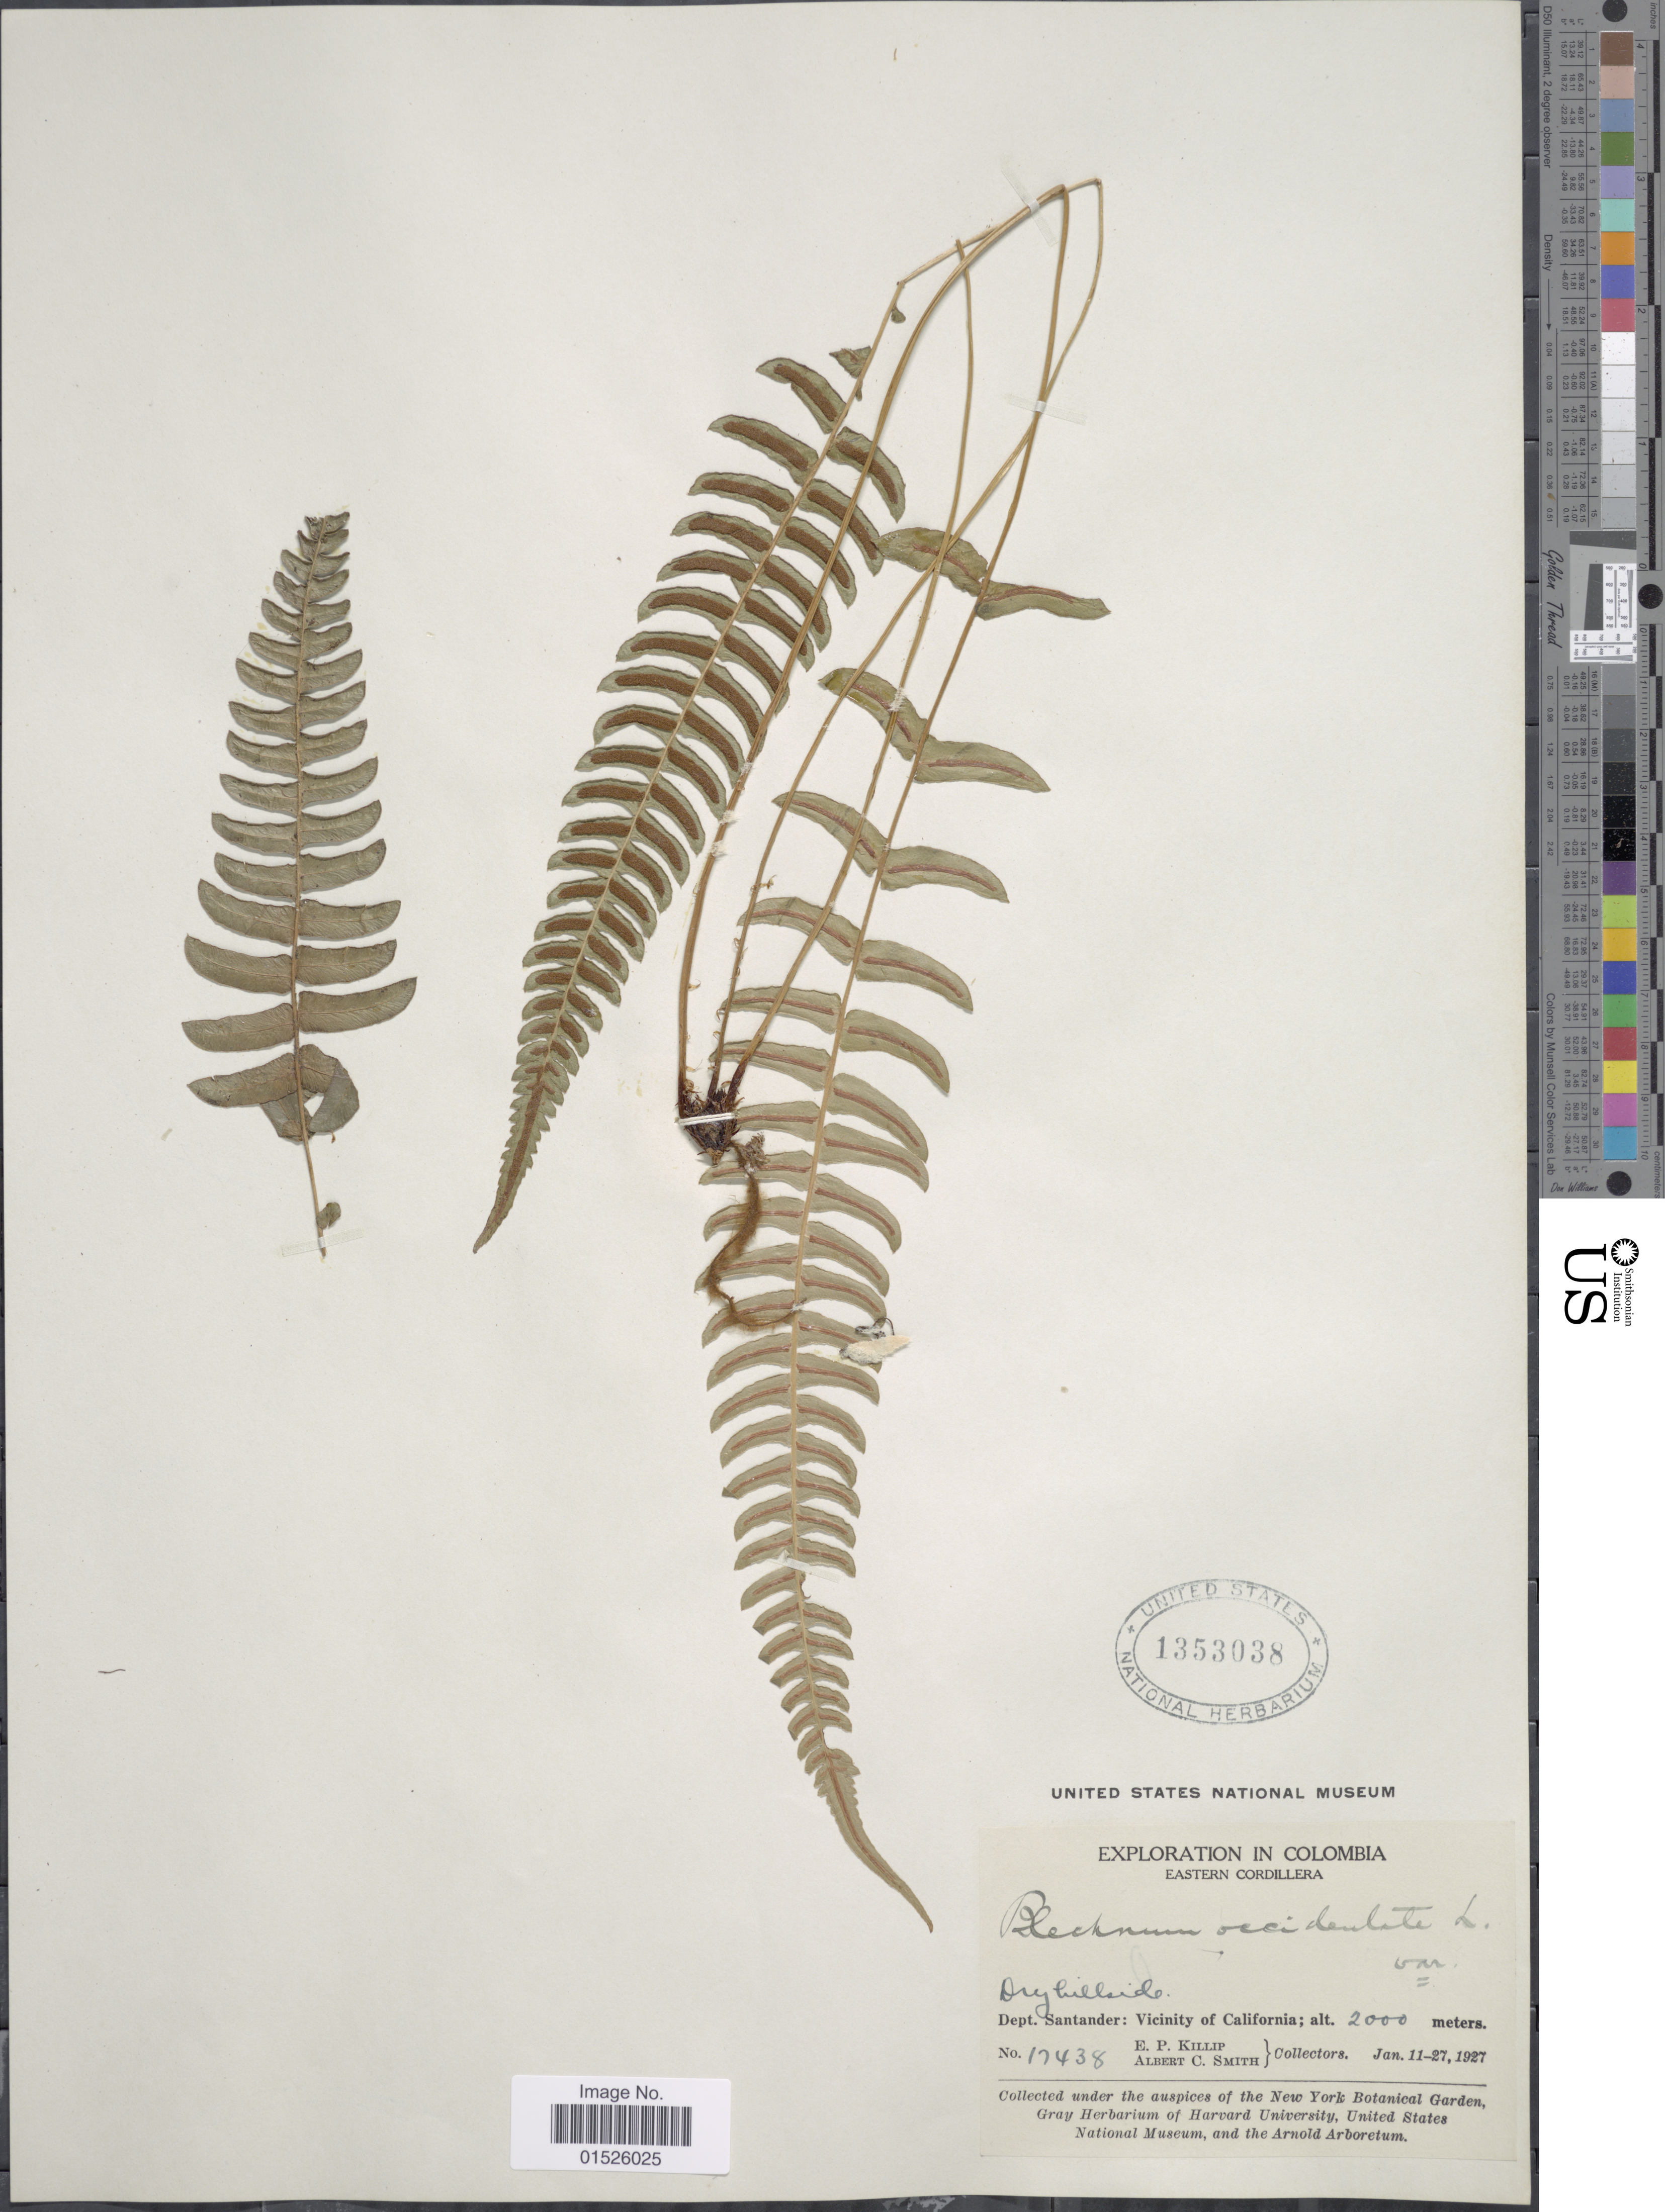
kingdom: Plantae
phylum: Tracheophyta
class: Polypodiopsida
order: Polypodiales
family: Blechnaceae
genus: Blechnum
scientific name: Blechnum glandulosum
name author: Link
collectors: E. P. Killip & A. C. Smith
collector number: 17438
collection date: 1927-01-11/1927-01-27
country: Colombia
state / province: Santander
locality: Colombia, Eastern Cordillera, Dept. Santander: Vicinity of California.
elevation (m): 2000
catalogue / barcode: US 1353038